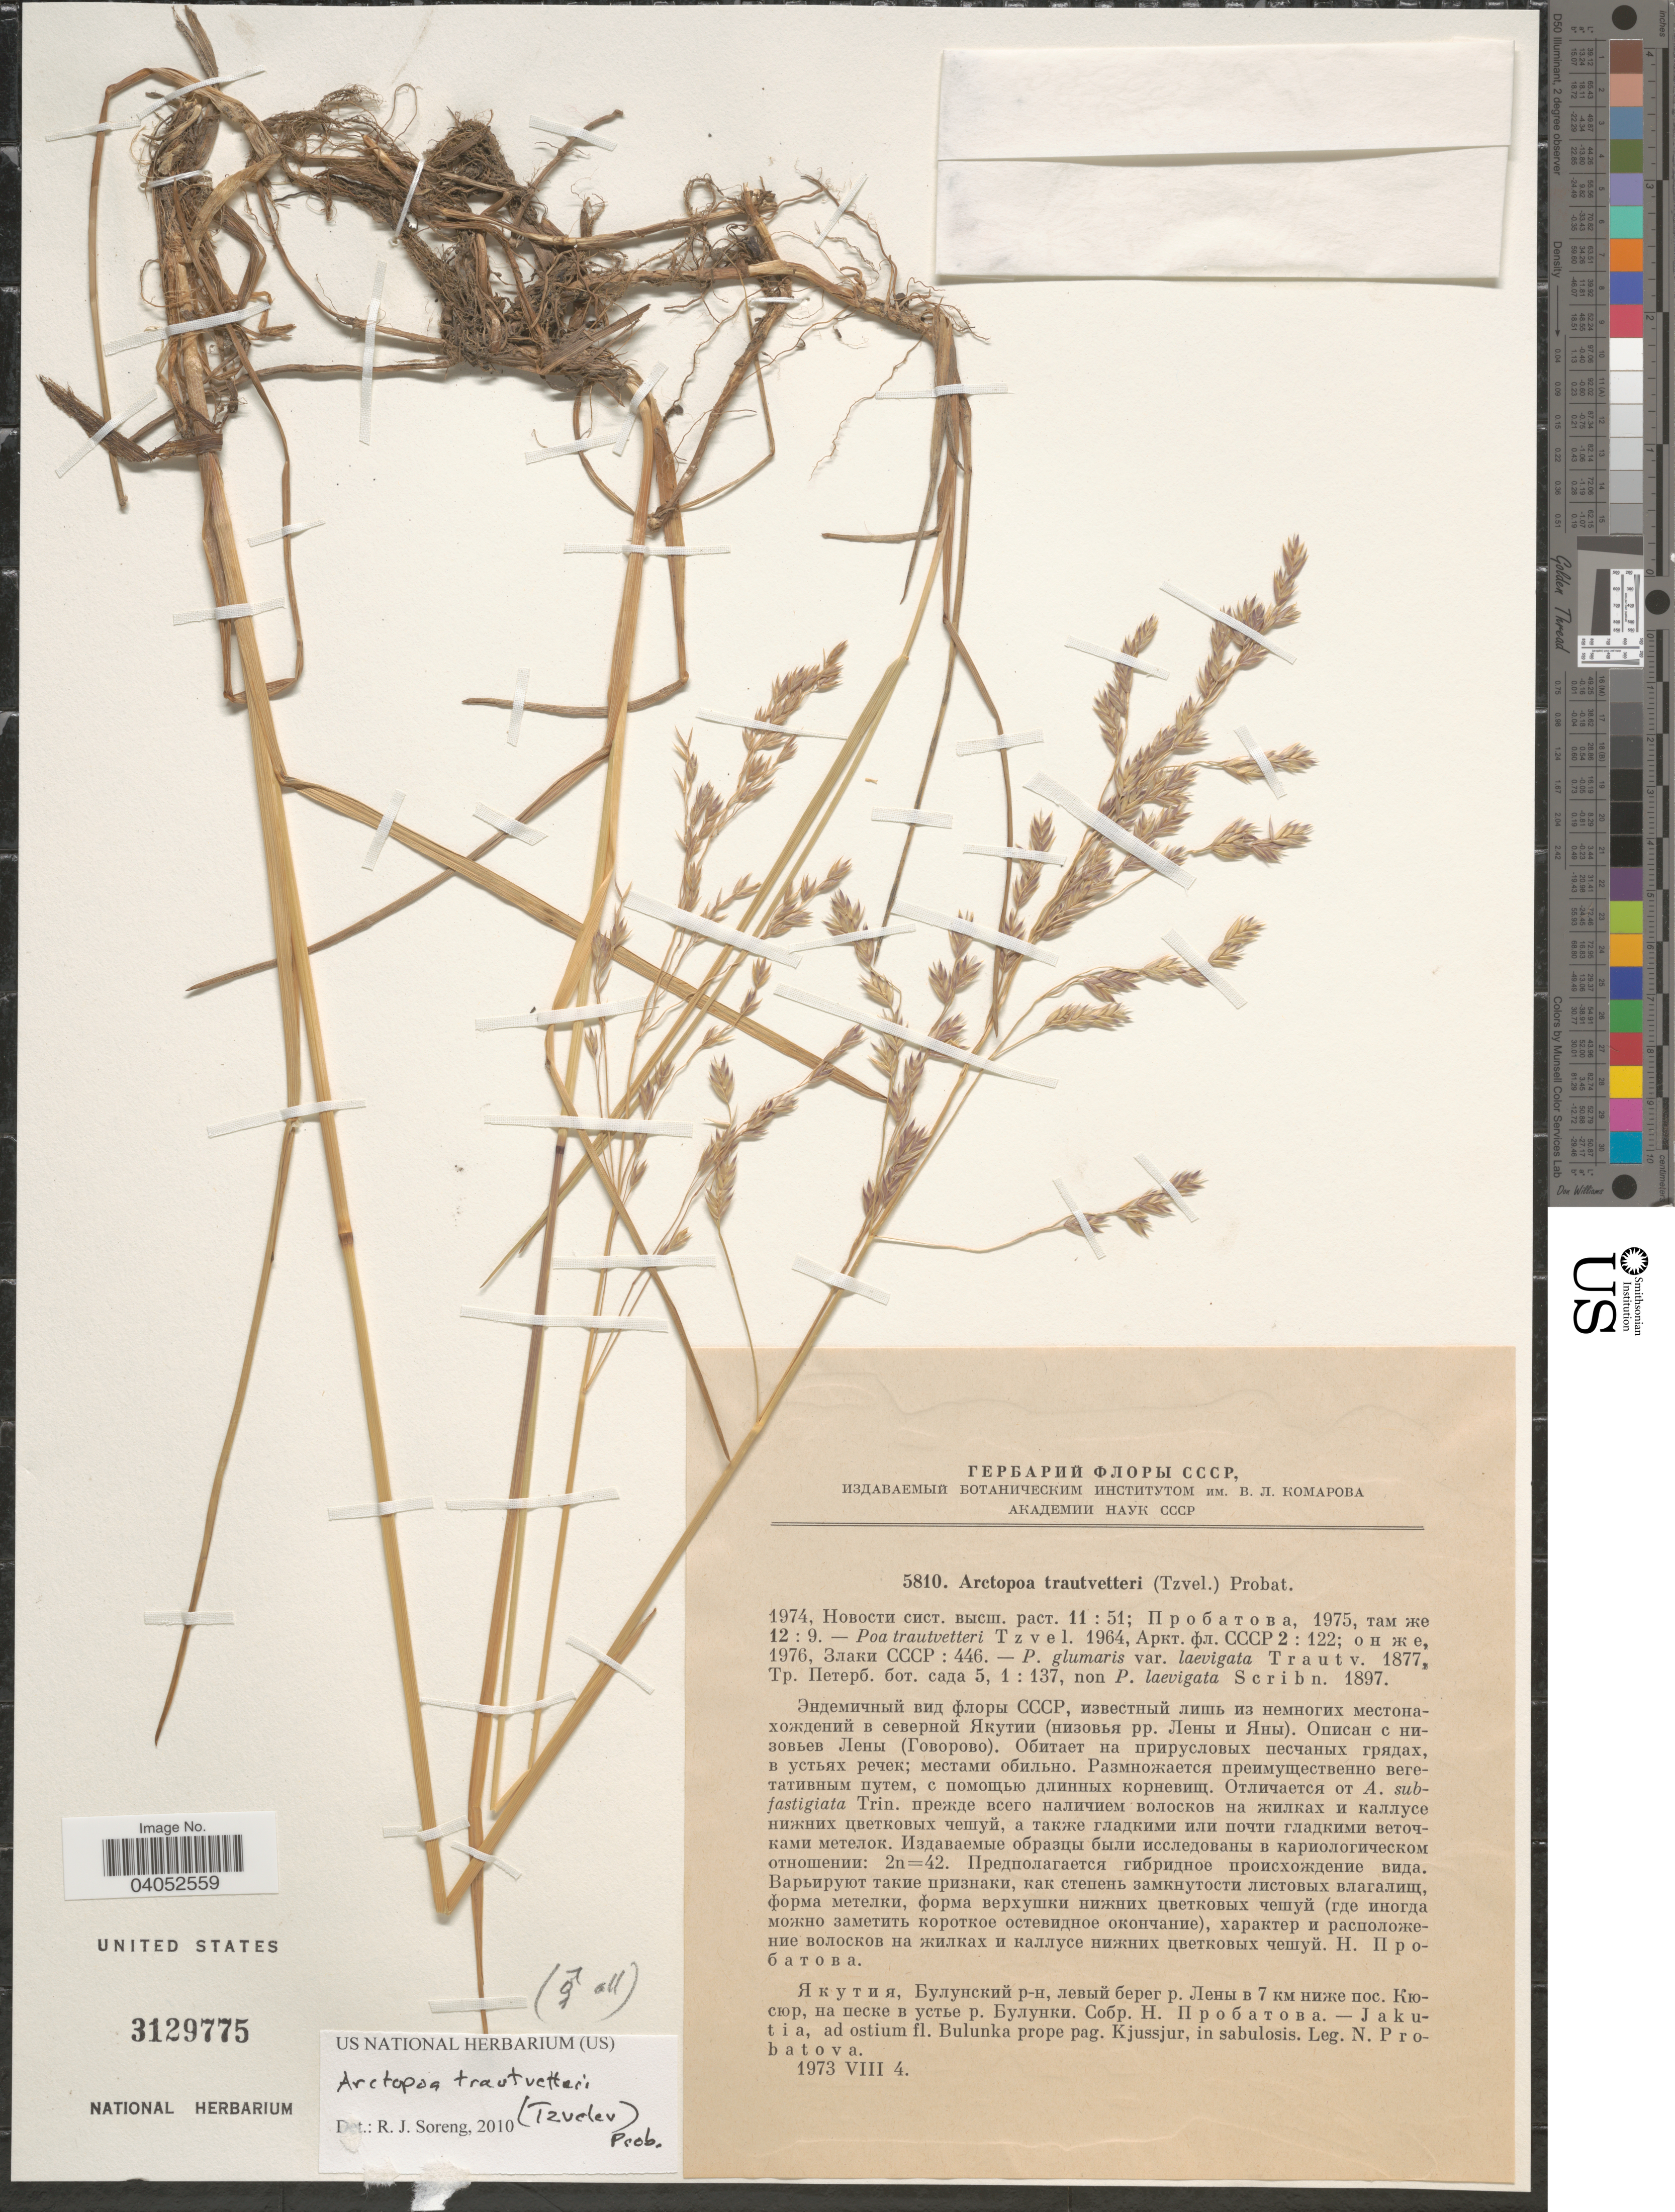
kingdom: Plantae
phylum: Tracheophyta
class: Liliopsida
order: Poales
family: Poaceae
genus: Arctopoa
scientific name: Arctopoa trautvetteri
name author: (Tzvelev) Prob.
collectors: N. S. Probatova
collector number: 5810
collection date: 1973-08-04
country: Russian Federation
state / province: Sakha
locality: Jakutia, ad ostium fl. Bulunka prope pag. Kjussjur, in sabulosis.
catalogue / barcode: US 3129775